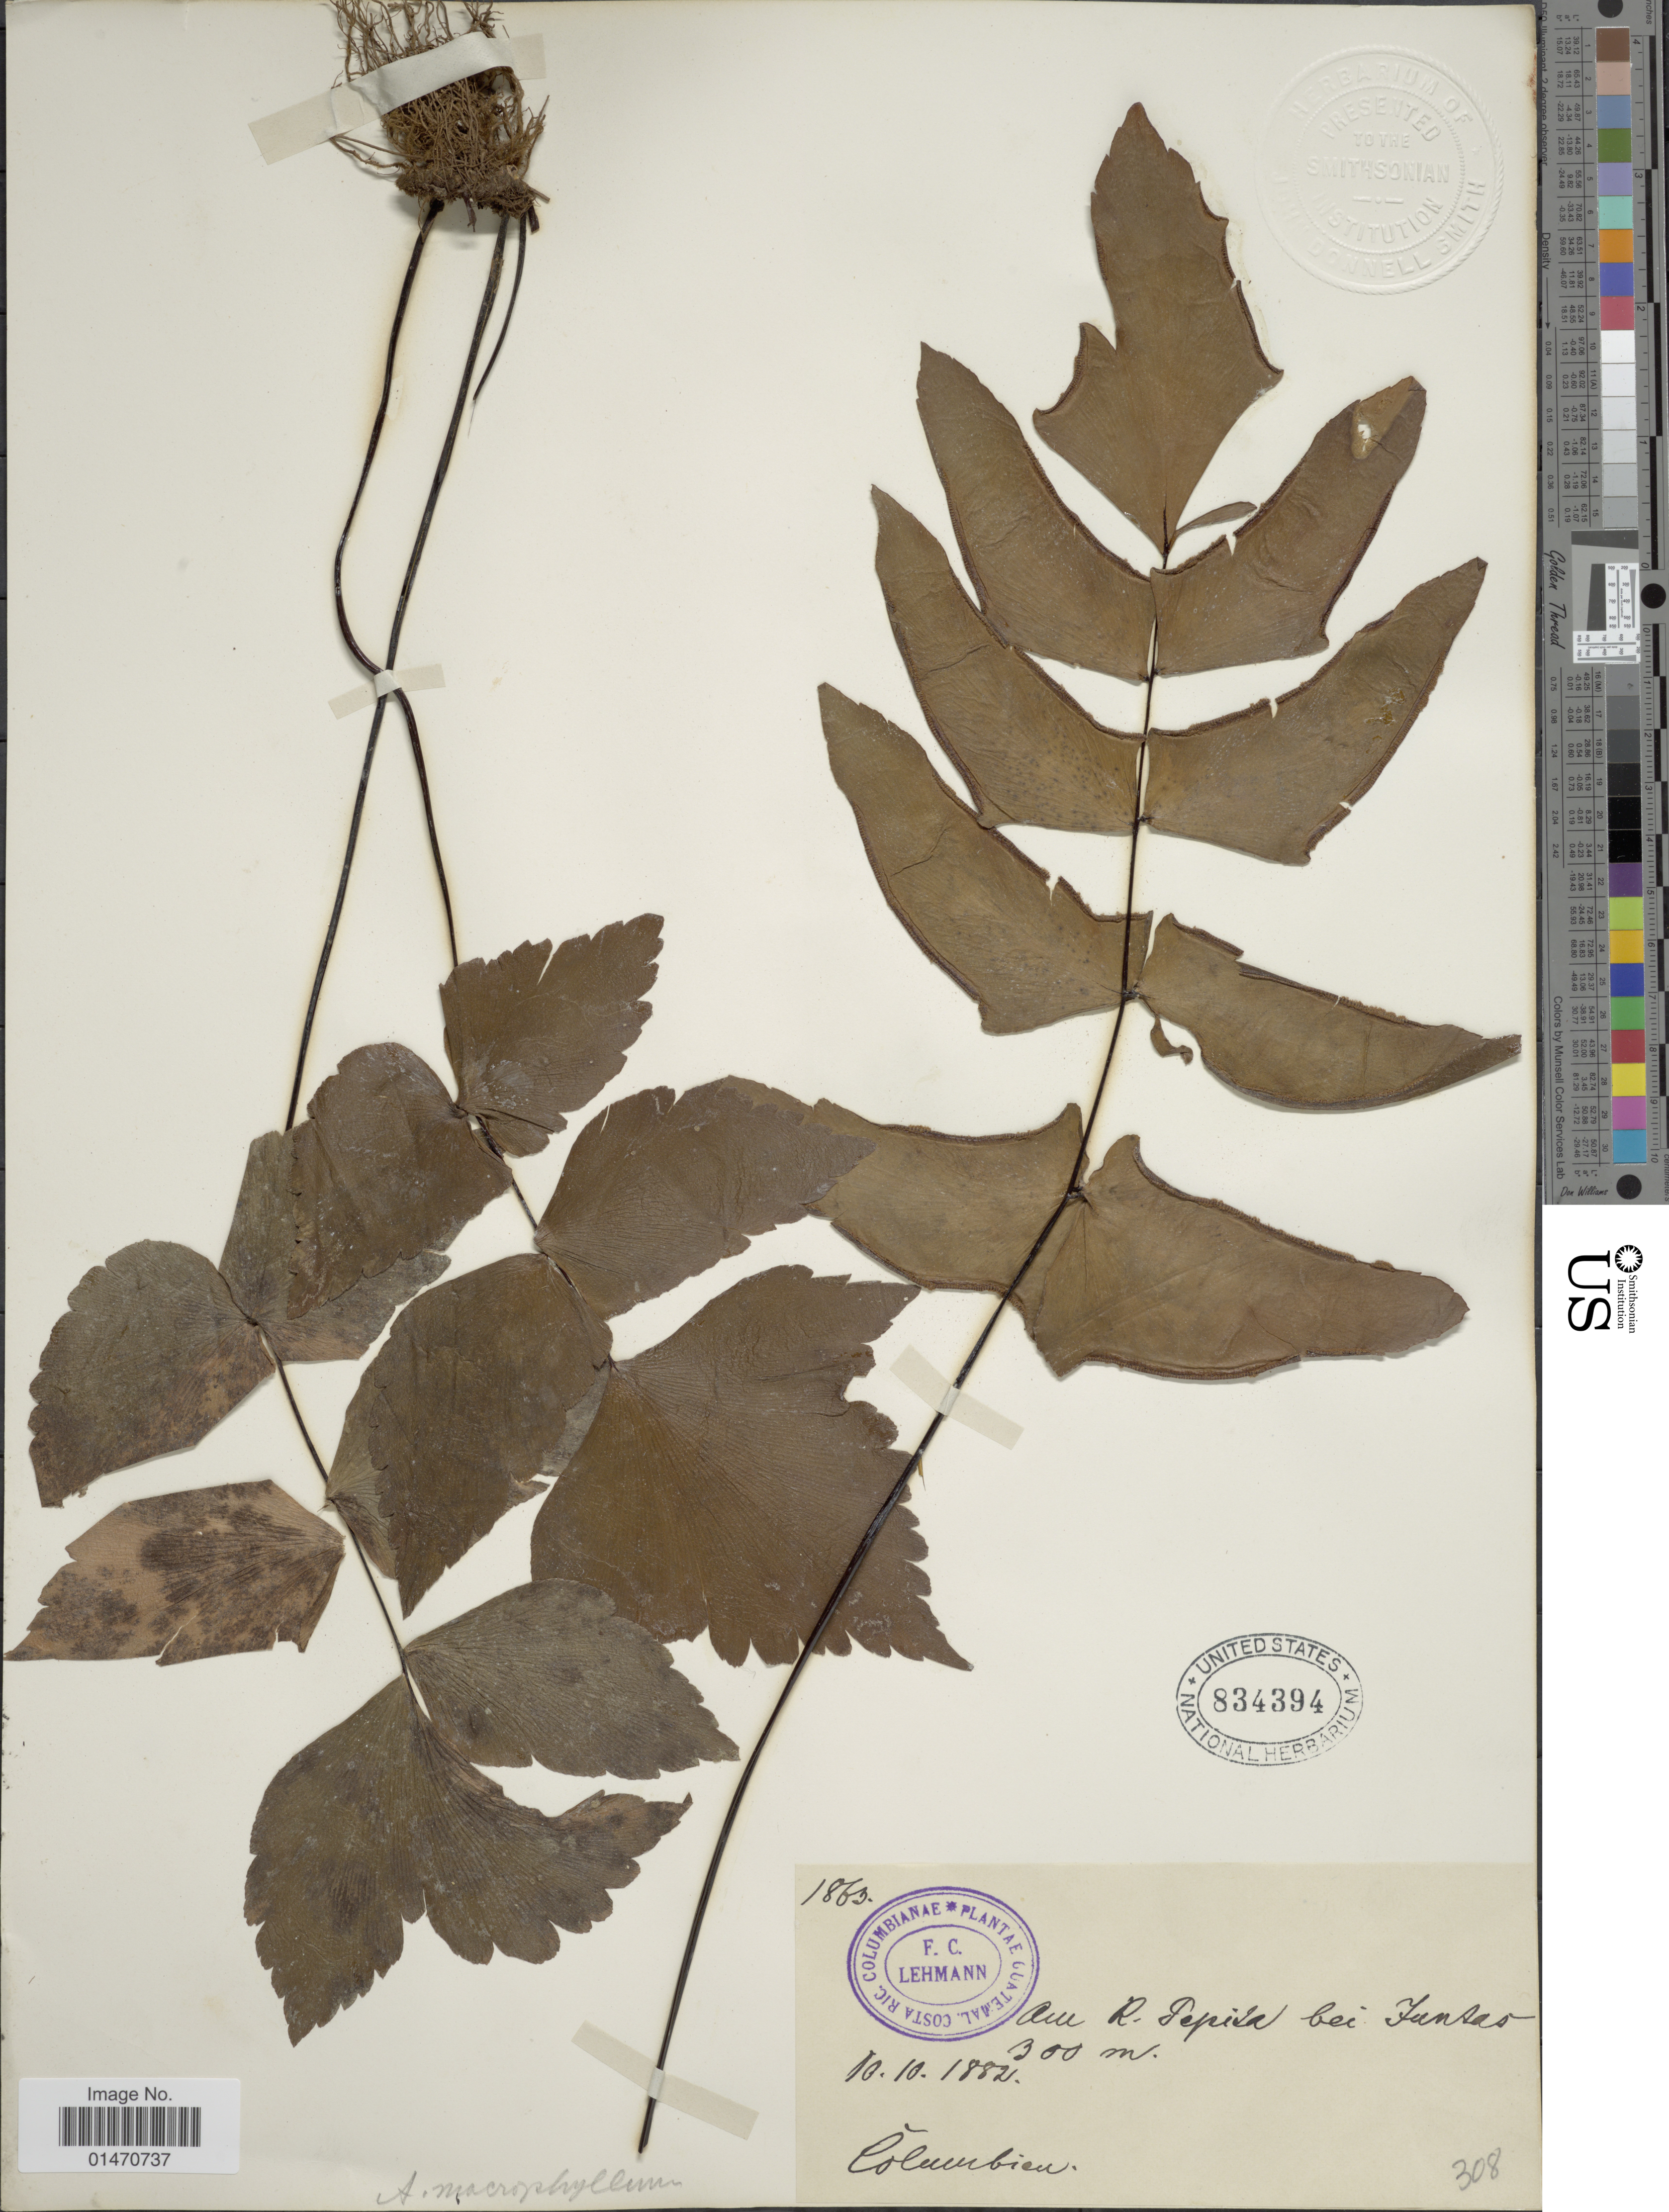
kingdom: Plantae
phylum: Tracheophyta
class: Polypodiopsida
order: Polypodiales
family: Pteridaceae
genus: Adiantum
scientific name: Adiantum macrophyllum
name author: Sw.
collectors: F. C. Lehmann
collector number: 1863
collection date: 1882-10-10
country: Colombia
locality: Am R. Pepita bei Juntas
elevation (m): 300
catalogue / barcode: US 834394